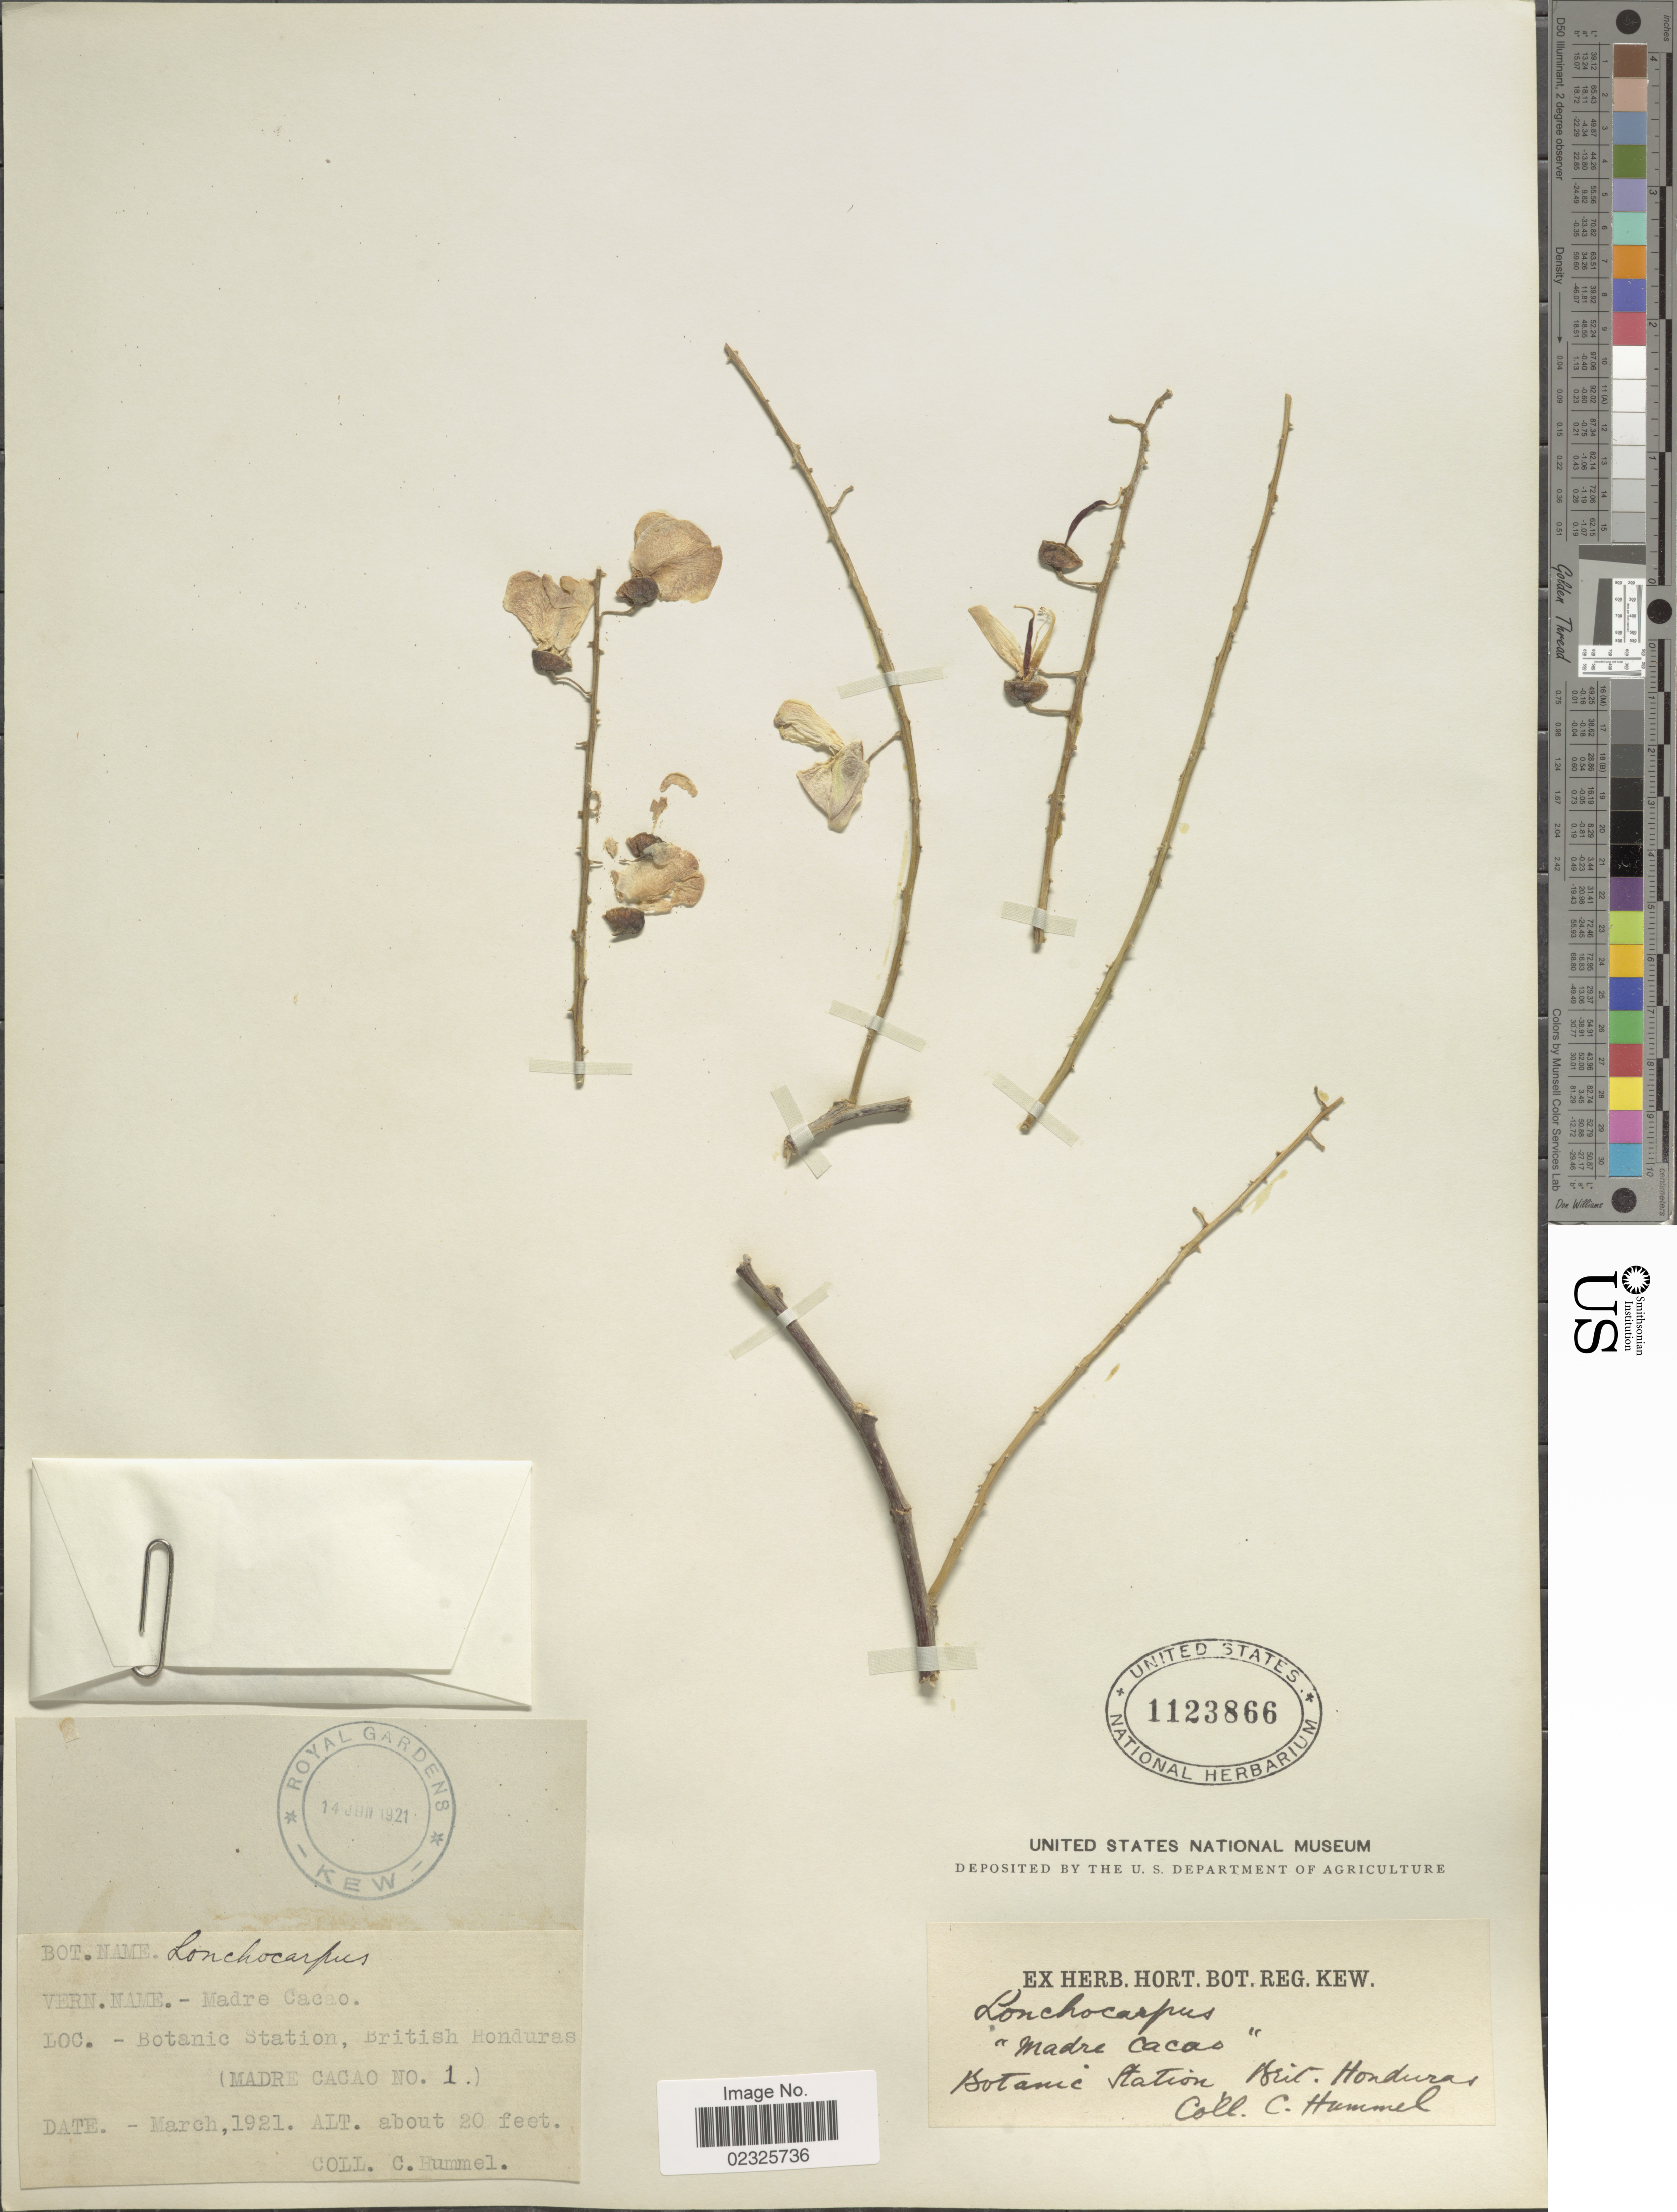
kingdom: Plantae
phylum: Tracheophyta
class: Magnoliopsida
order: Fabales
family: Fabaceae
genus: Gliricidia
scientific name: Gliricidia sepium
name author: (Jacq.) Kunth ex Walp.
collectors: C. Hummel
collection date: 1921-03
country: Belize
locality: Botanic Station, British Honduras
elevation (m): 6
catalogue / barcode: US 1123866